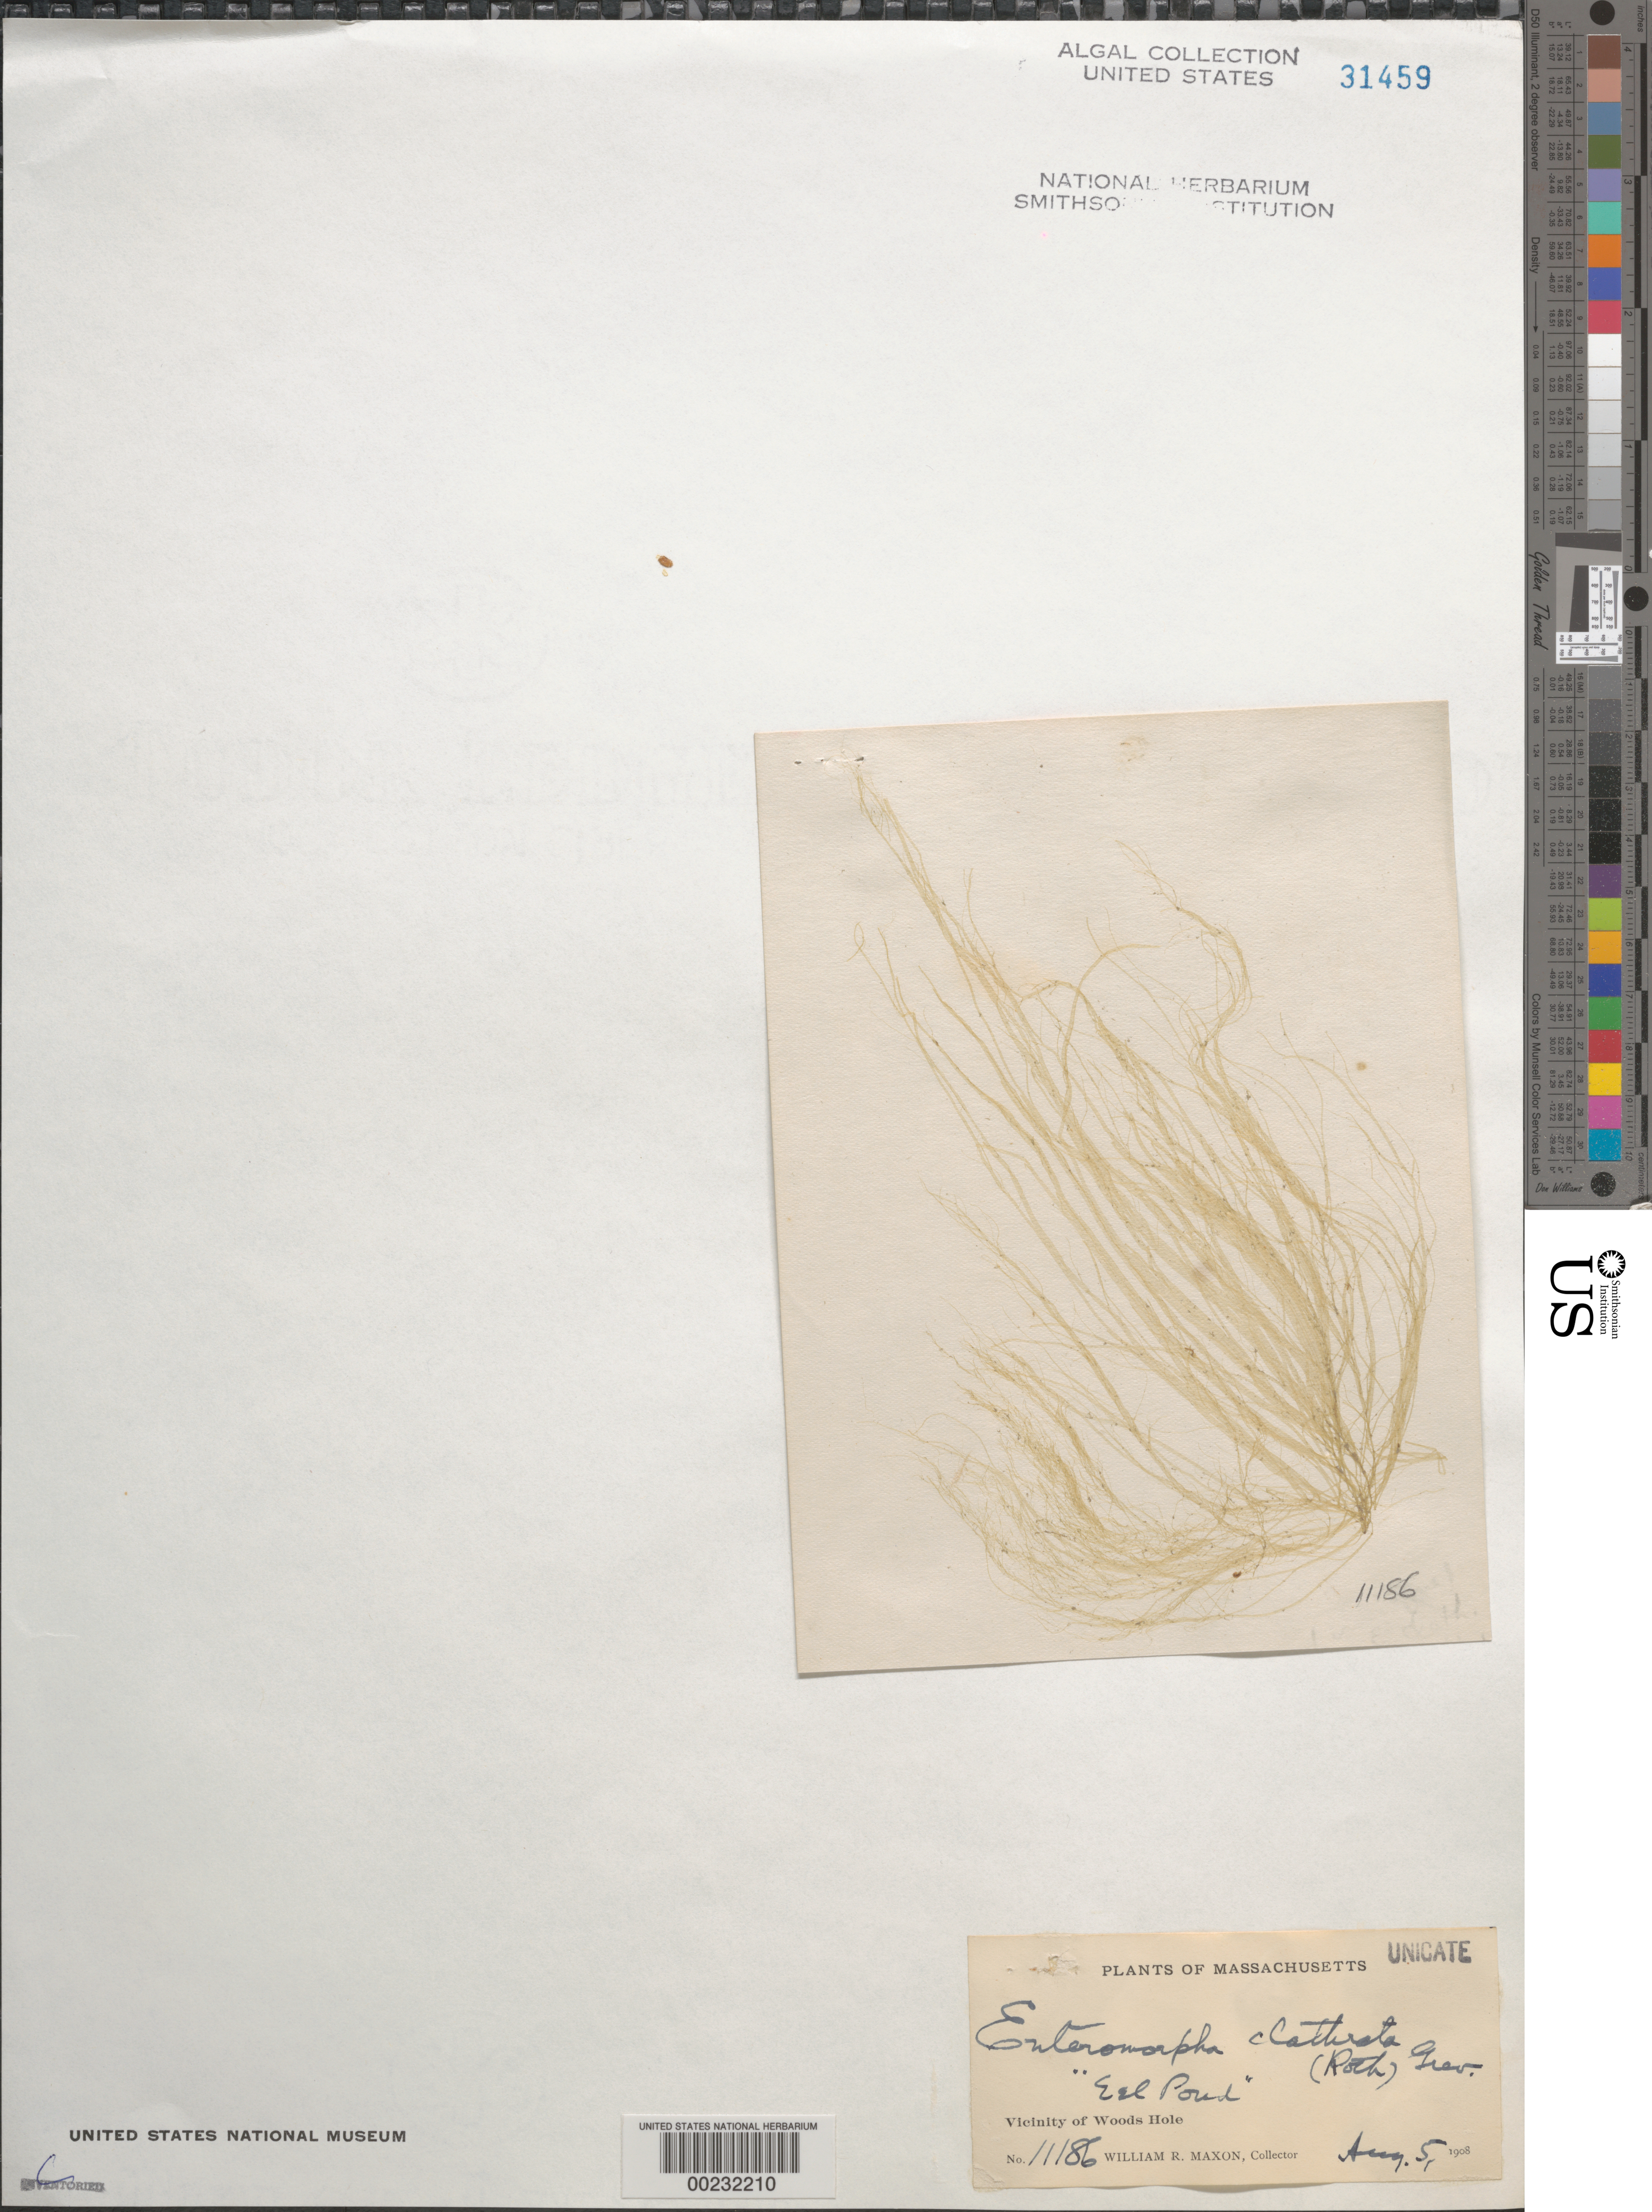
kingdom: Plantae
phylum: Chlorophyta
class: Ulvophyceae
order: Cladophorales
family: Cladophoraceae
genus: Cladophora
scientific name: Cladophora vagabunda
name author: (L.) C. Hoek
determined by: Algae name updating Project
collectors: W. R. Maxon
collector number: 11186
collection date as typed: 05 Aug 1908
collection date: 1908-08-05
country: United States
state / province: Massachusetts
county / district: Barnstable County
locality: Woods Hole, Eel Pond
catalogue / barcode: US 31459